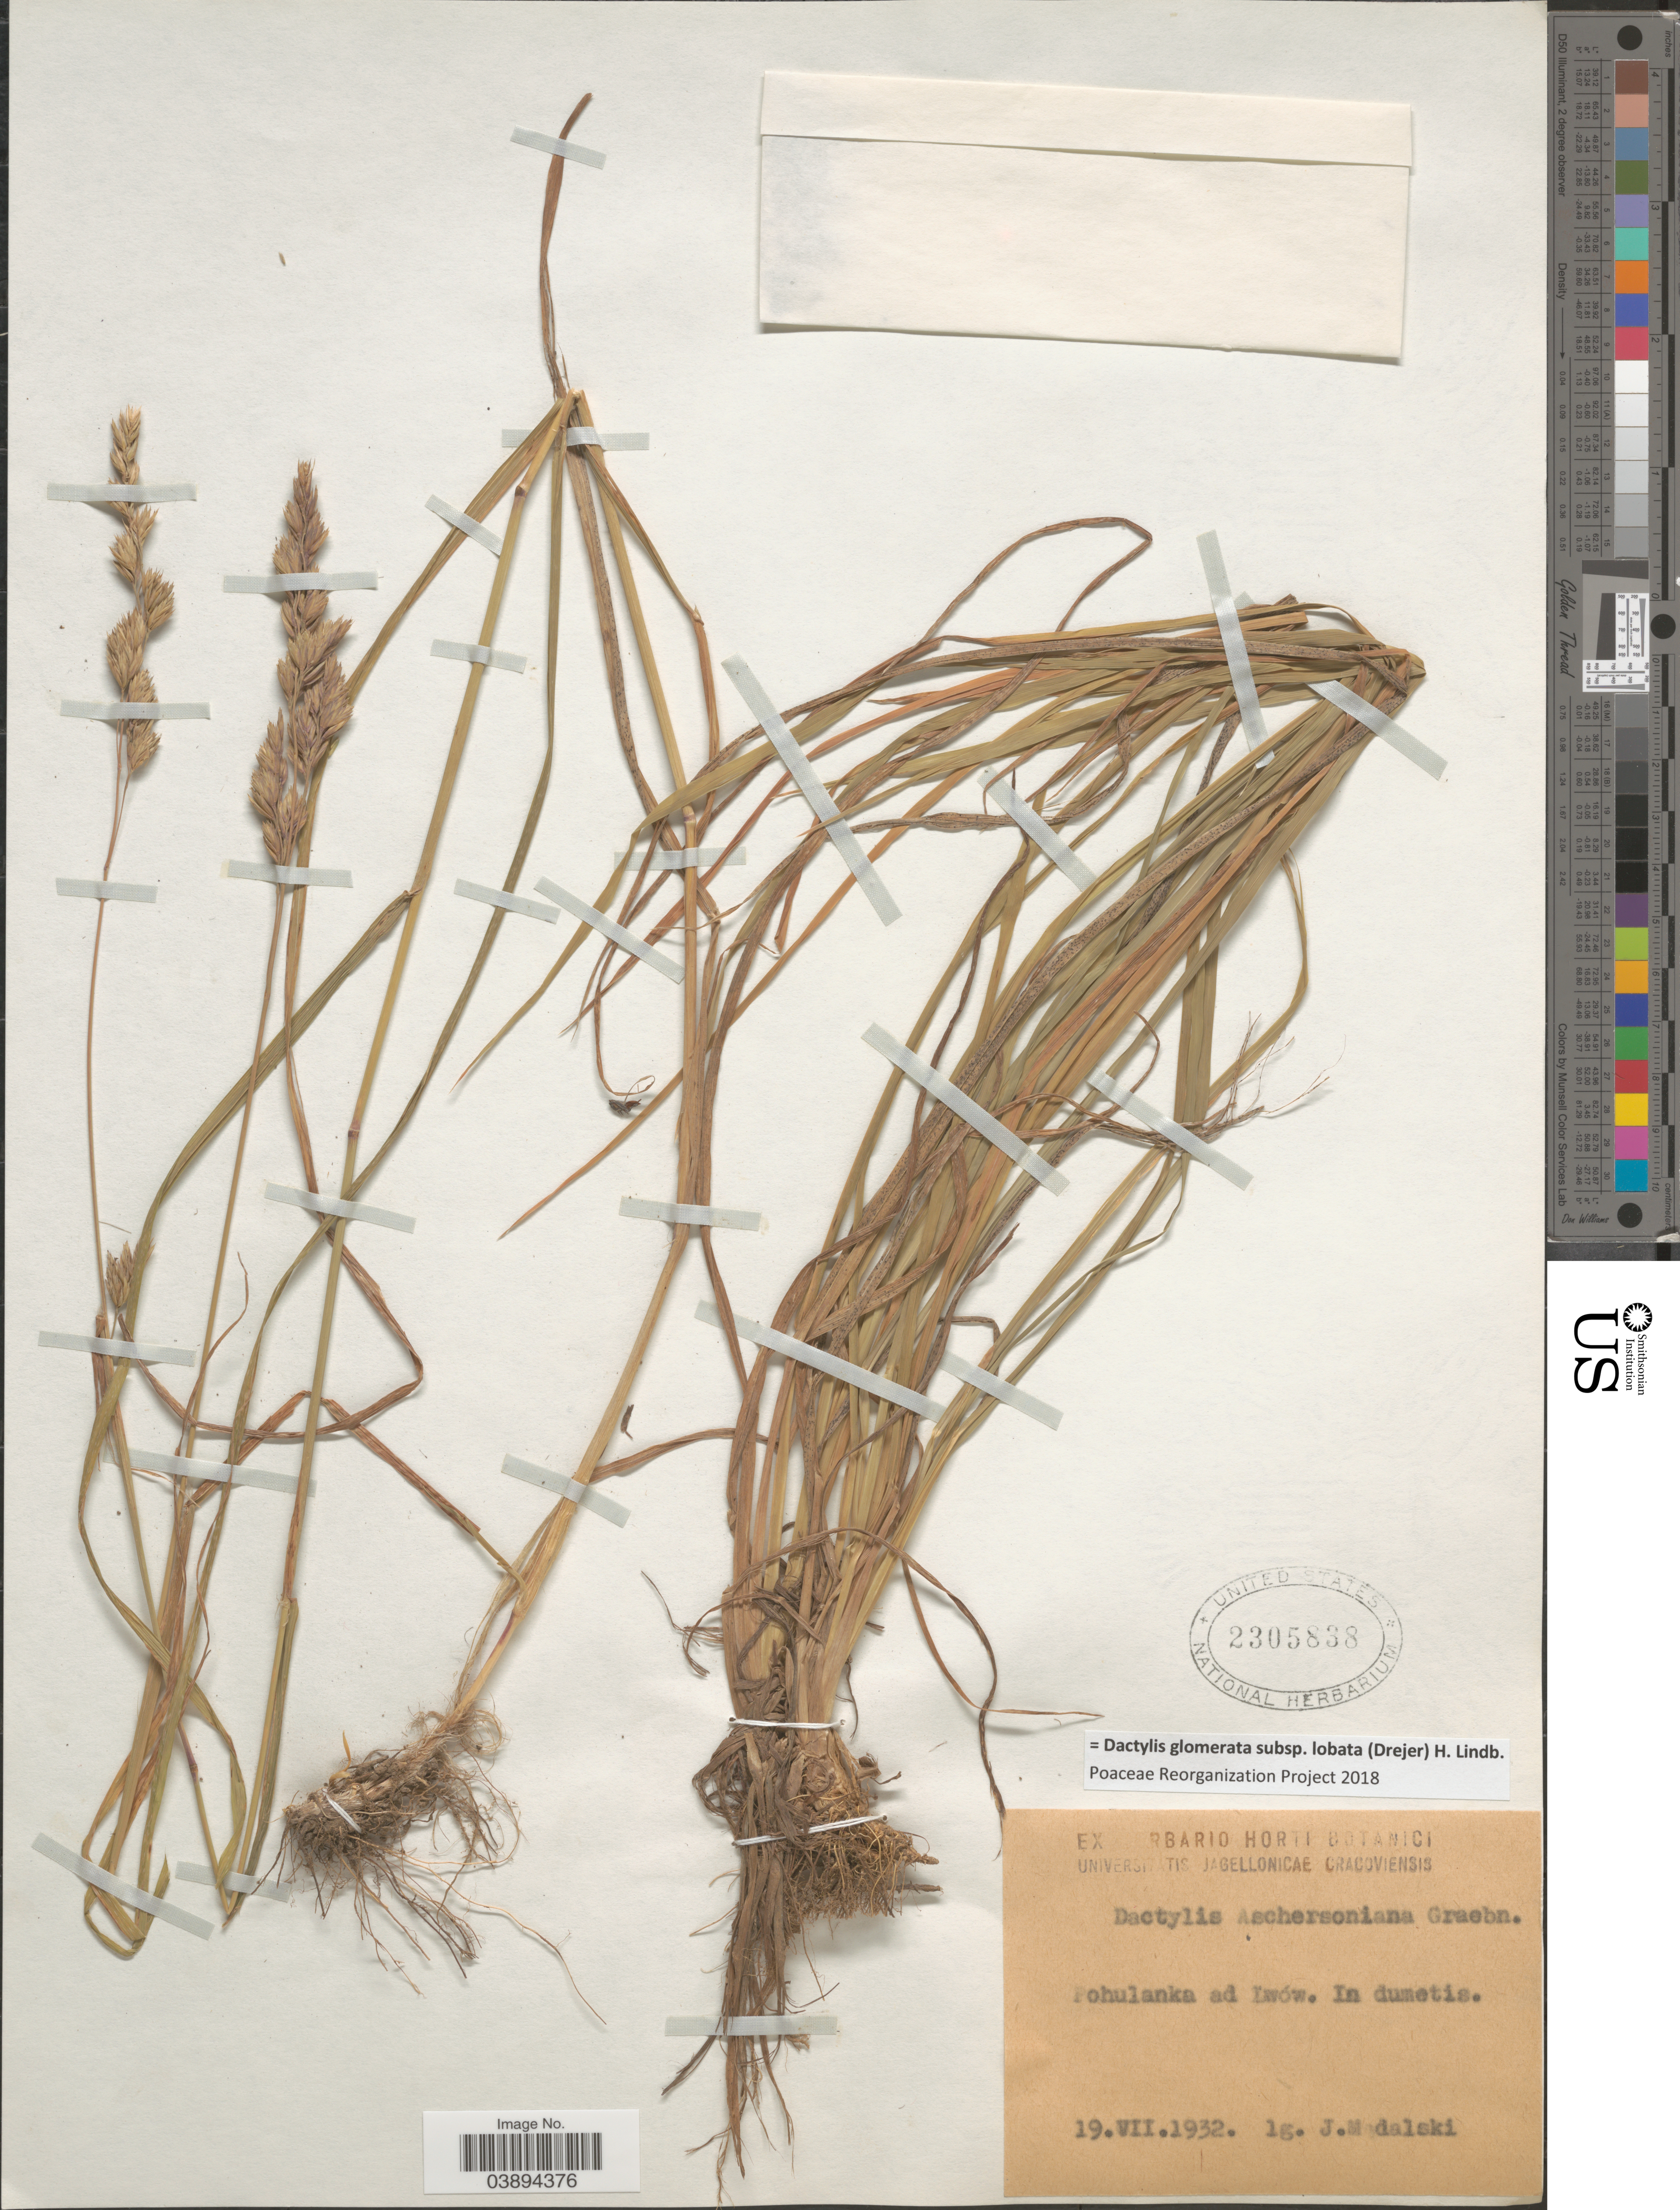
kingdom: Plantae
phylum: Tracheophyta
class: Liliopsida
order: Poales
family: Poaceae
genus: Dactylis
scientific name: Dactylis glomerata subsp. lobata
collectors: J. Madalski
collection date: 1932-07-19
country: Poland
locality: Pohulanka ad Iwów. In dumetis.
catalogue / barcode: US 2305838